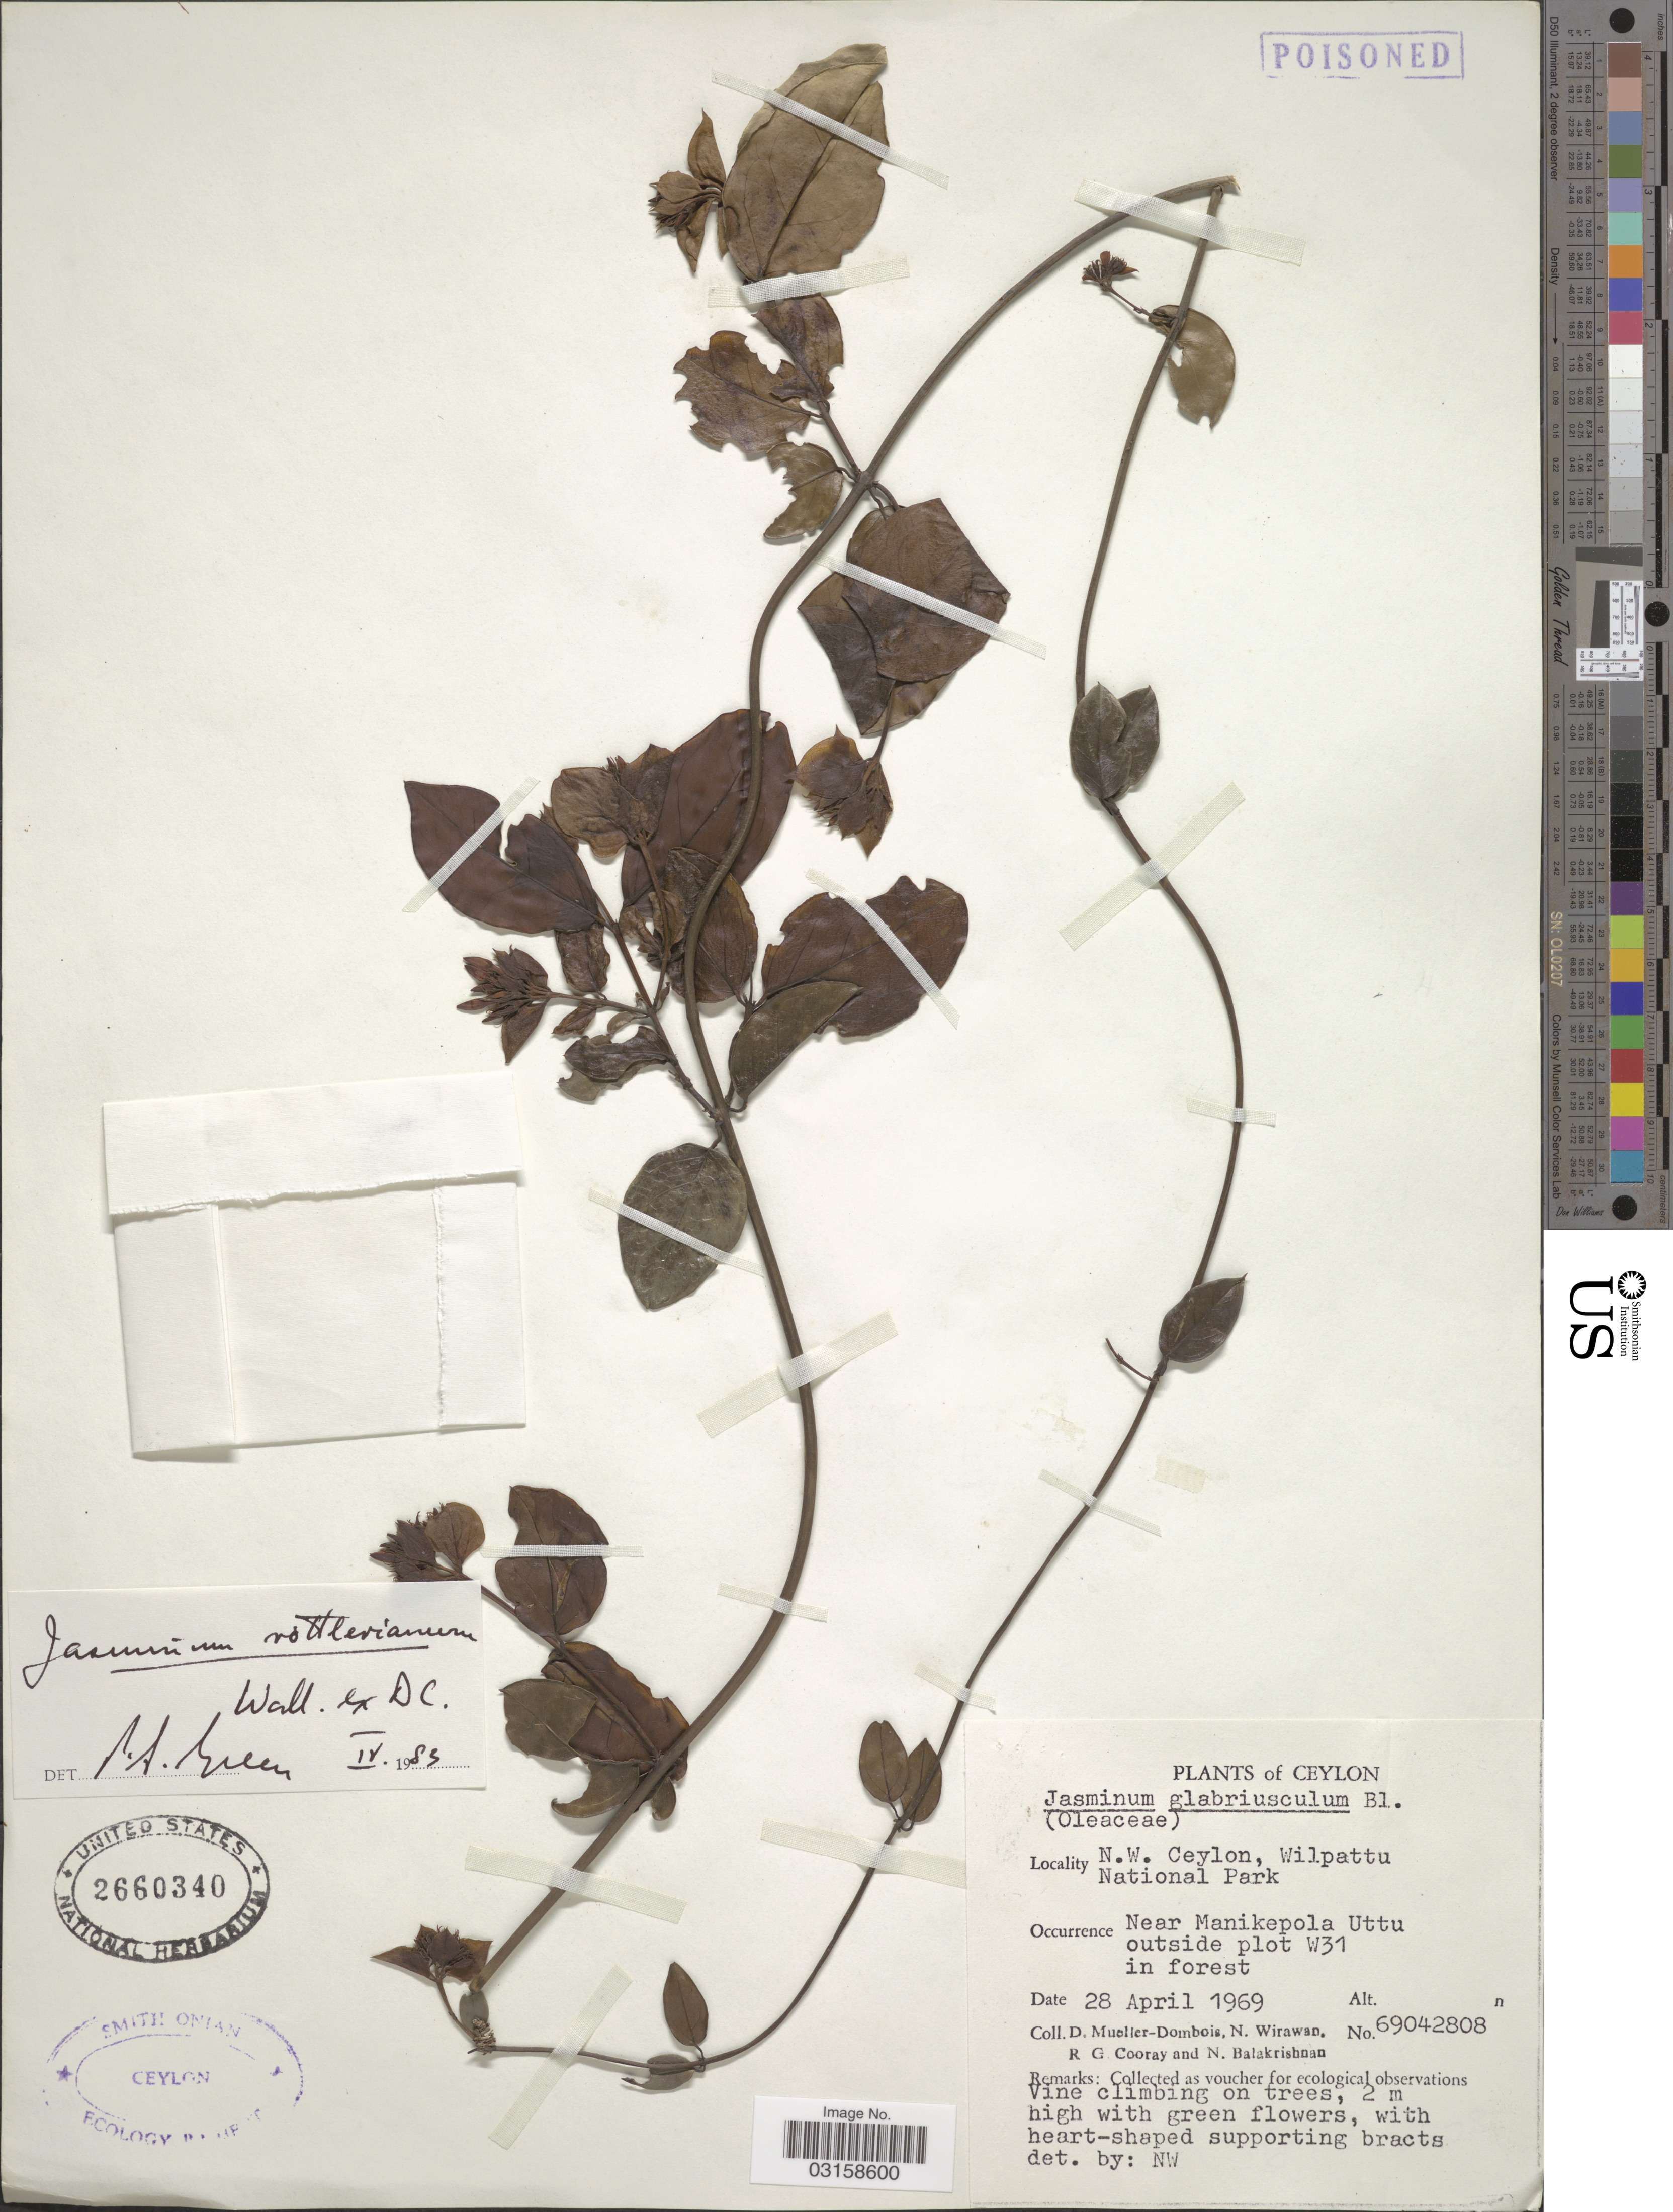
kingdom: Plantae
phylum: Tracheophyta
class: Magnoliopsida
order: Lamiales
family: Oleaceae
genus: Jasminum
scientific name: Jasminum rottlerianum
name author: Wall. ex DC.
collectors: D. Mueller-Dombois, N. Wirawan, R. Cooray & N. Balakrishnan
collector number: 69042808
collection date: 1969-04-28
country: Sri Lanka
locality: N.W. Ceylon, Wilpattu National Park. Near Manikepola Uttu outside plot W31 in forest.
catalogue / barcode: US 2660340